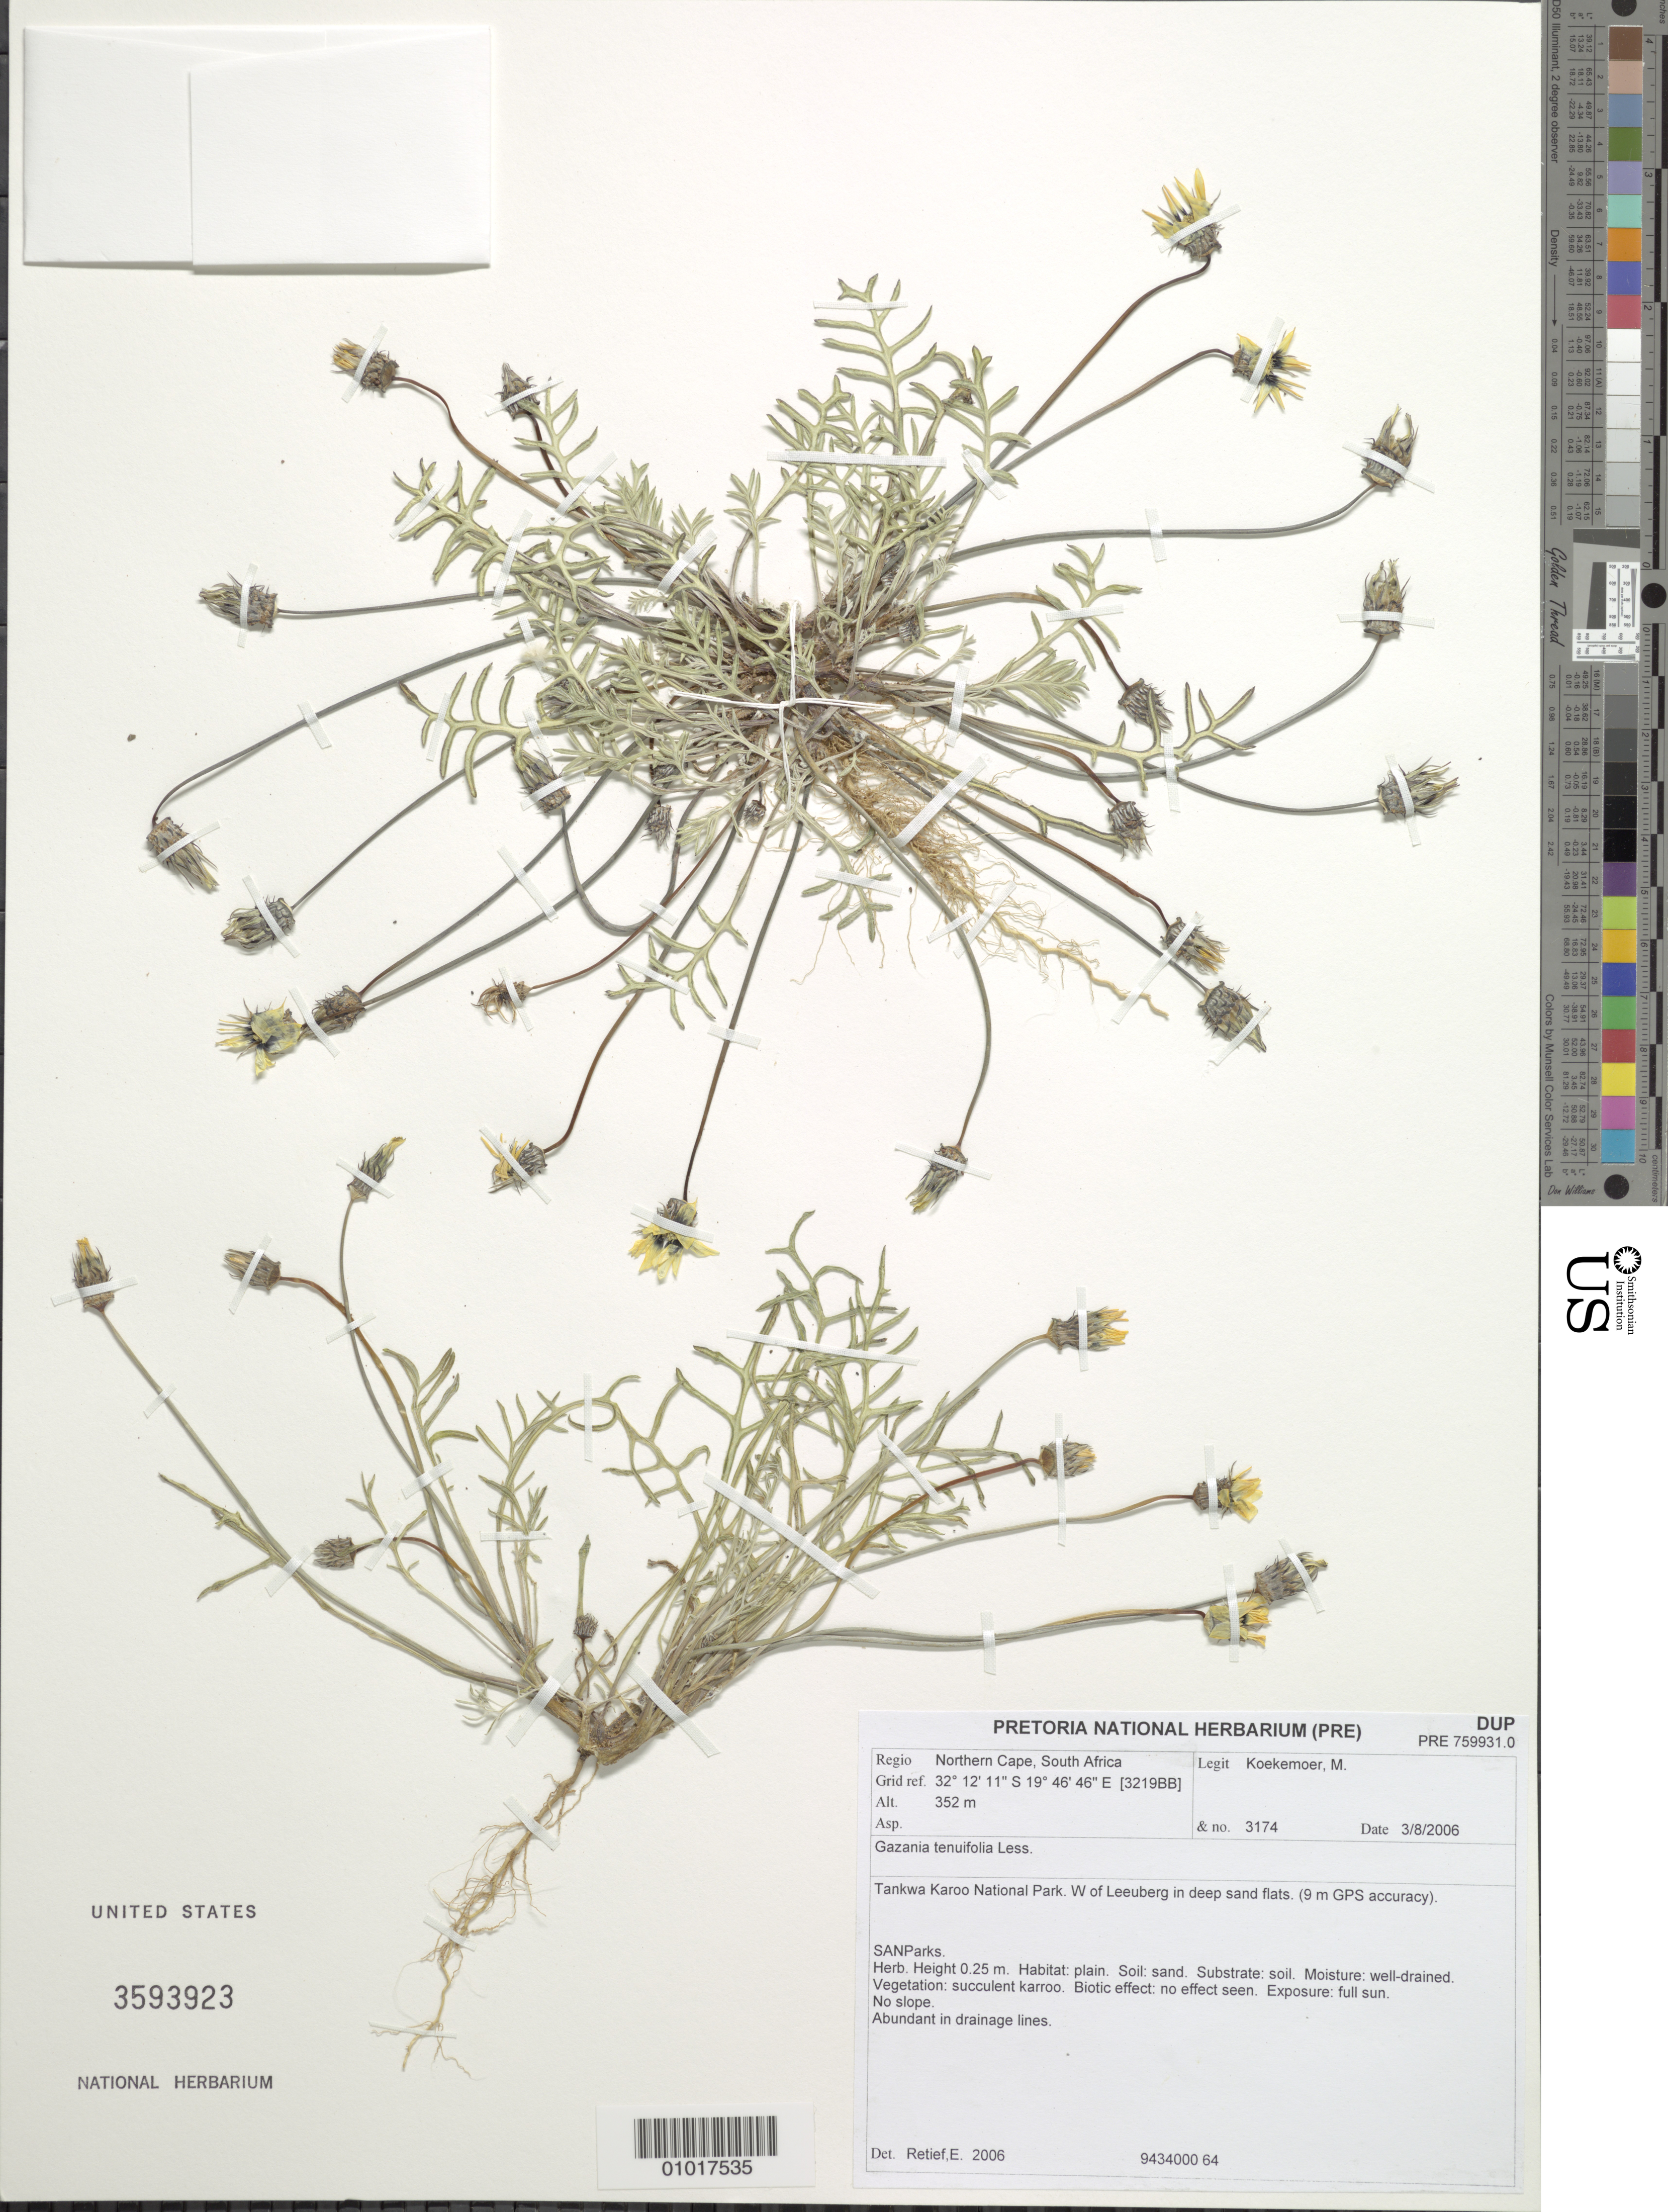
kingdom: Plantae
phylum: Tracheophyta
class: Magnoliopsida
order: Asterales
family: Asteraceae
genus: Gazania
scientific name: Gazania tenuifolia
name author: Less.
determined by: Retief, E.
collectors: M. Koekemoer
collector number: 3174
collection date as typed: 3 August 2006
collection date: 2006-08-03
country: South Africa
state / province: Northern Cape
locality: Tankwa Karoo National Park. W of Leeuberg in deep sand flats. (9 m GPS accuracy)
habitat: Plain. Soil: sand. Substrate: soil. Moisture: well-drained. Vegetation: succulent karroo. Biotic effect: no effect seen…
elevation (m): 352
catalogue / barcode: US 3593923